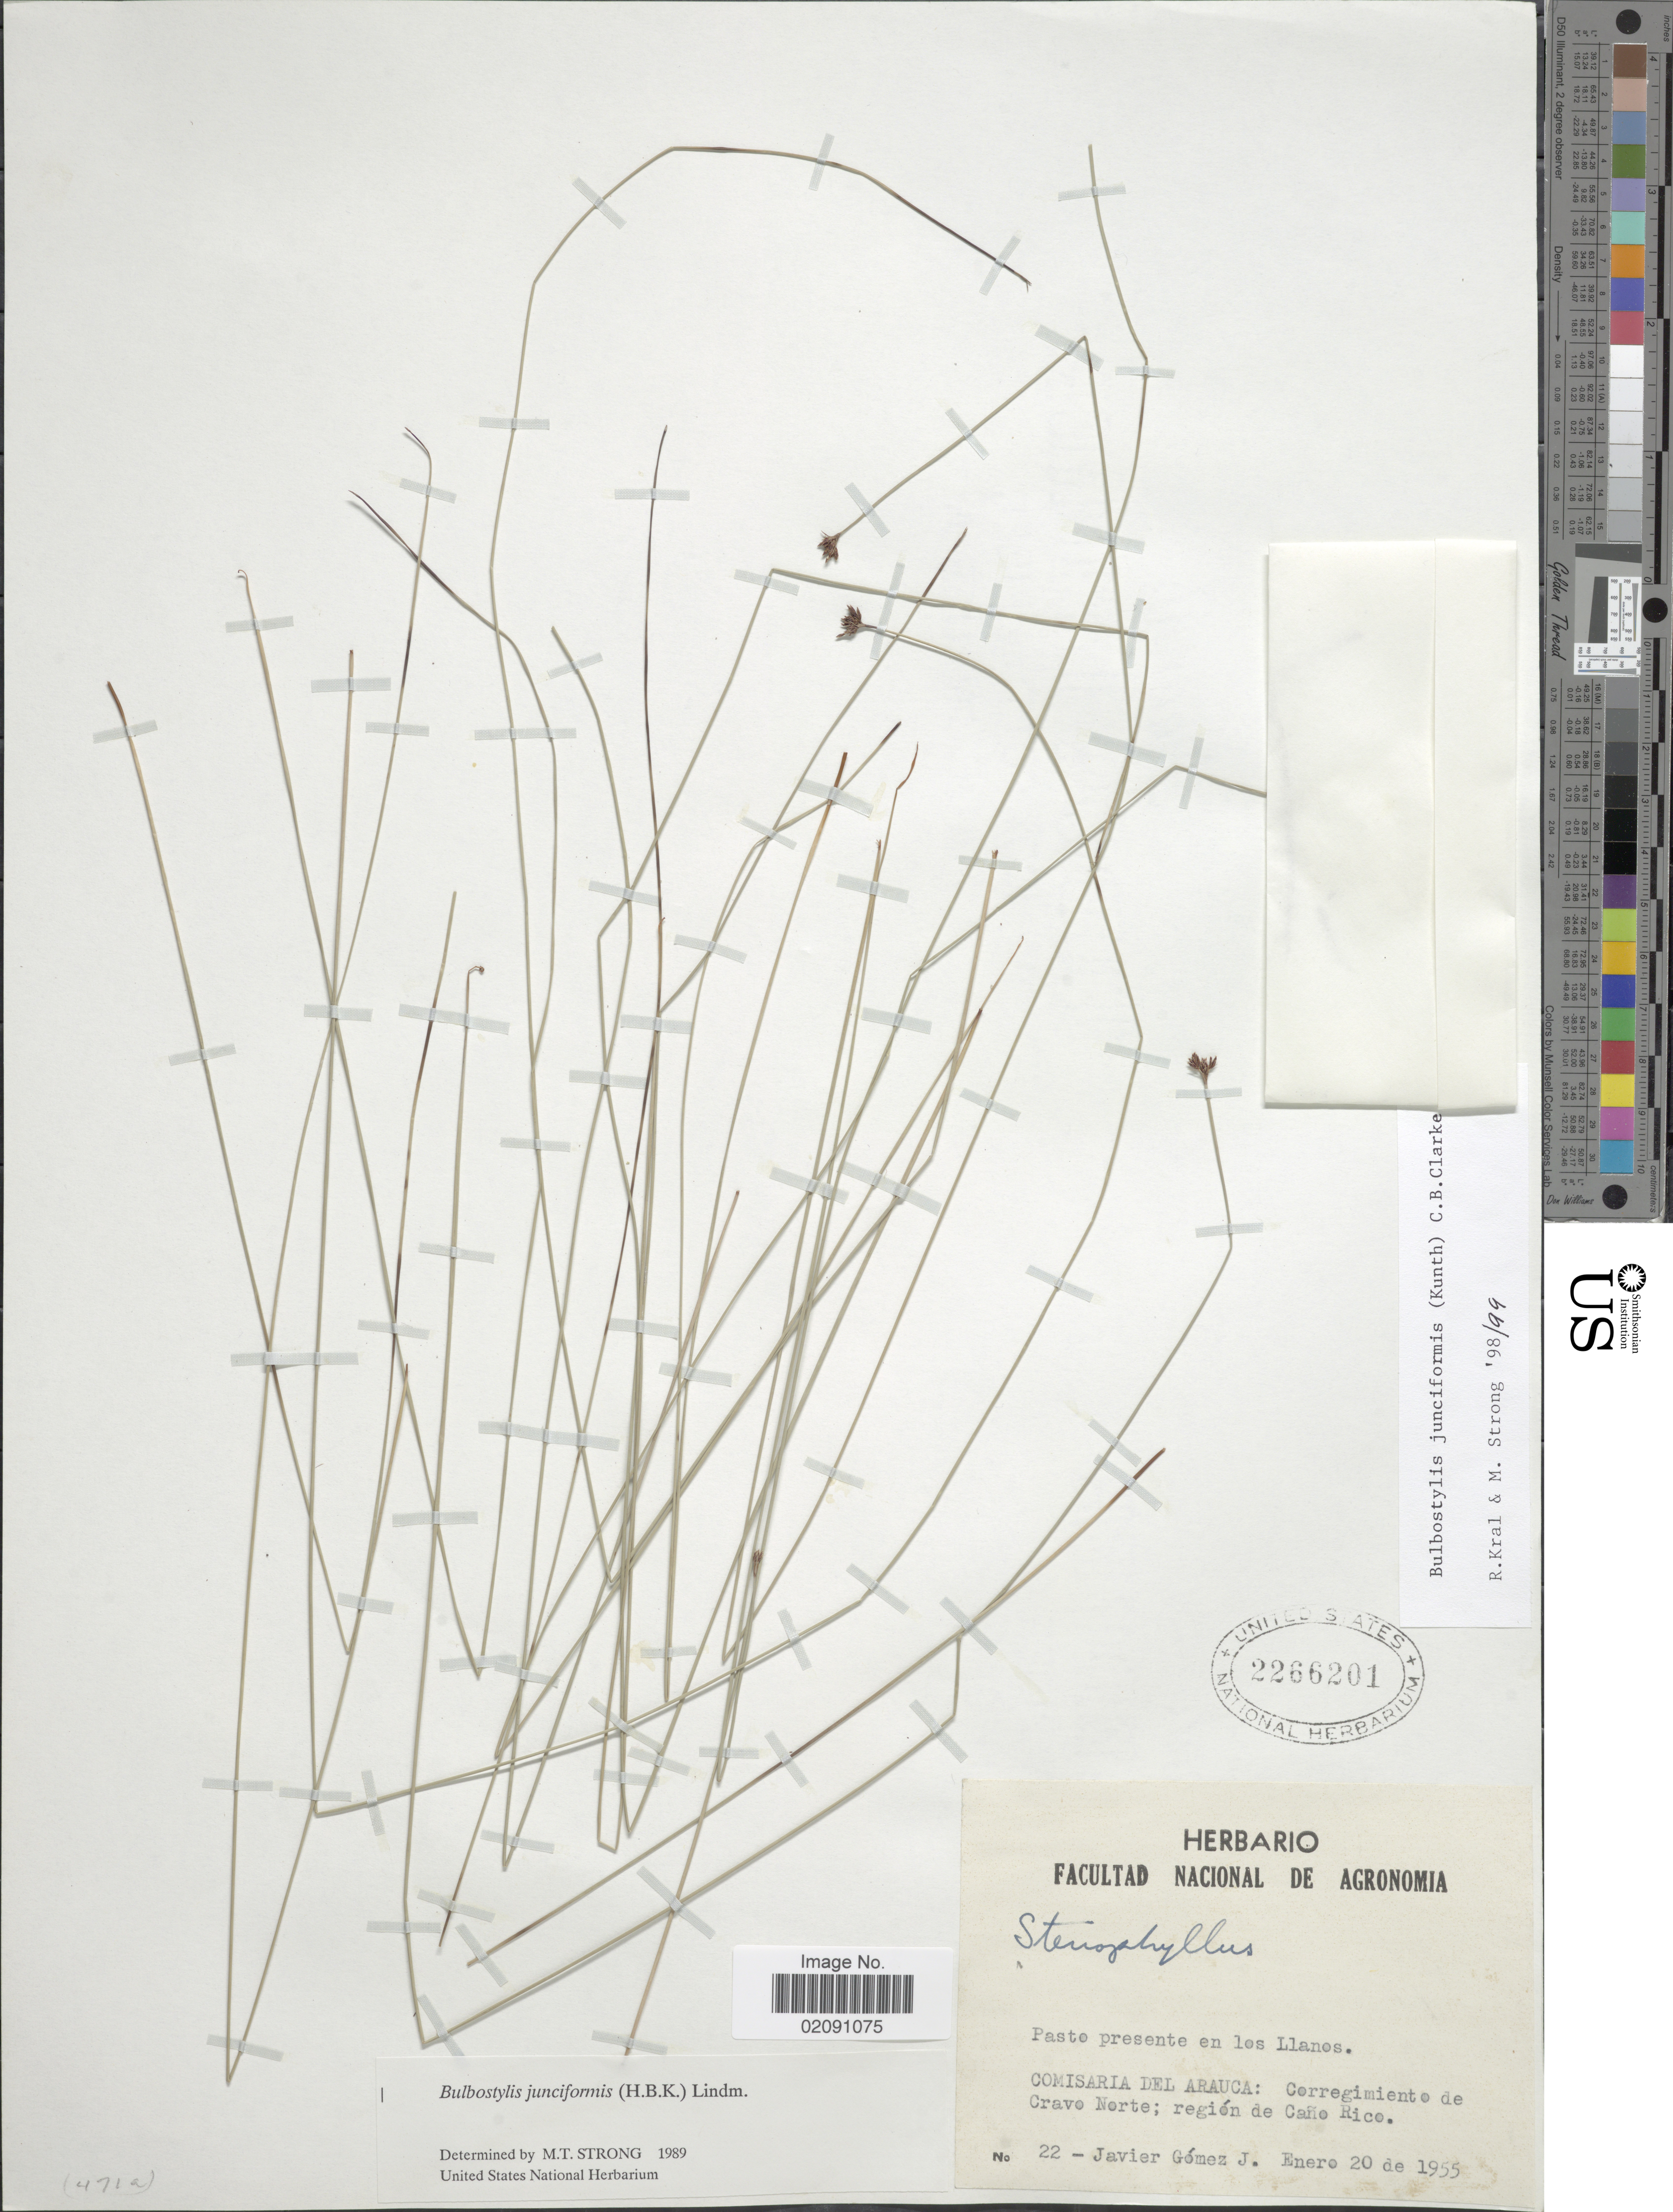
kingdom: Plantae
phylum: Tracheophyta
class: Liliopsida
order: Poales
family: Cyperaceae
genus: Bulbostylis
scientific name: Bulbostylis junciformis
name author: (Kunth) C.B. Clarke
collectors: G. Javier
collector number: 22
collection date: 1955-01-20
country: Colombia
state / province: Arauca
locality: Comisaria del Arauca: Corregimiente de Cravo Norte, regiuon de Cano Rico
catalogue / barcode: US 2266201